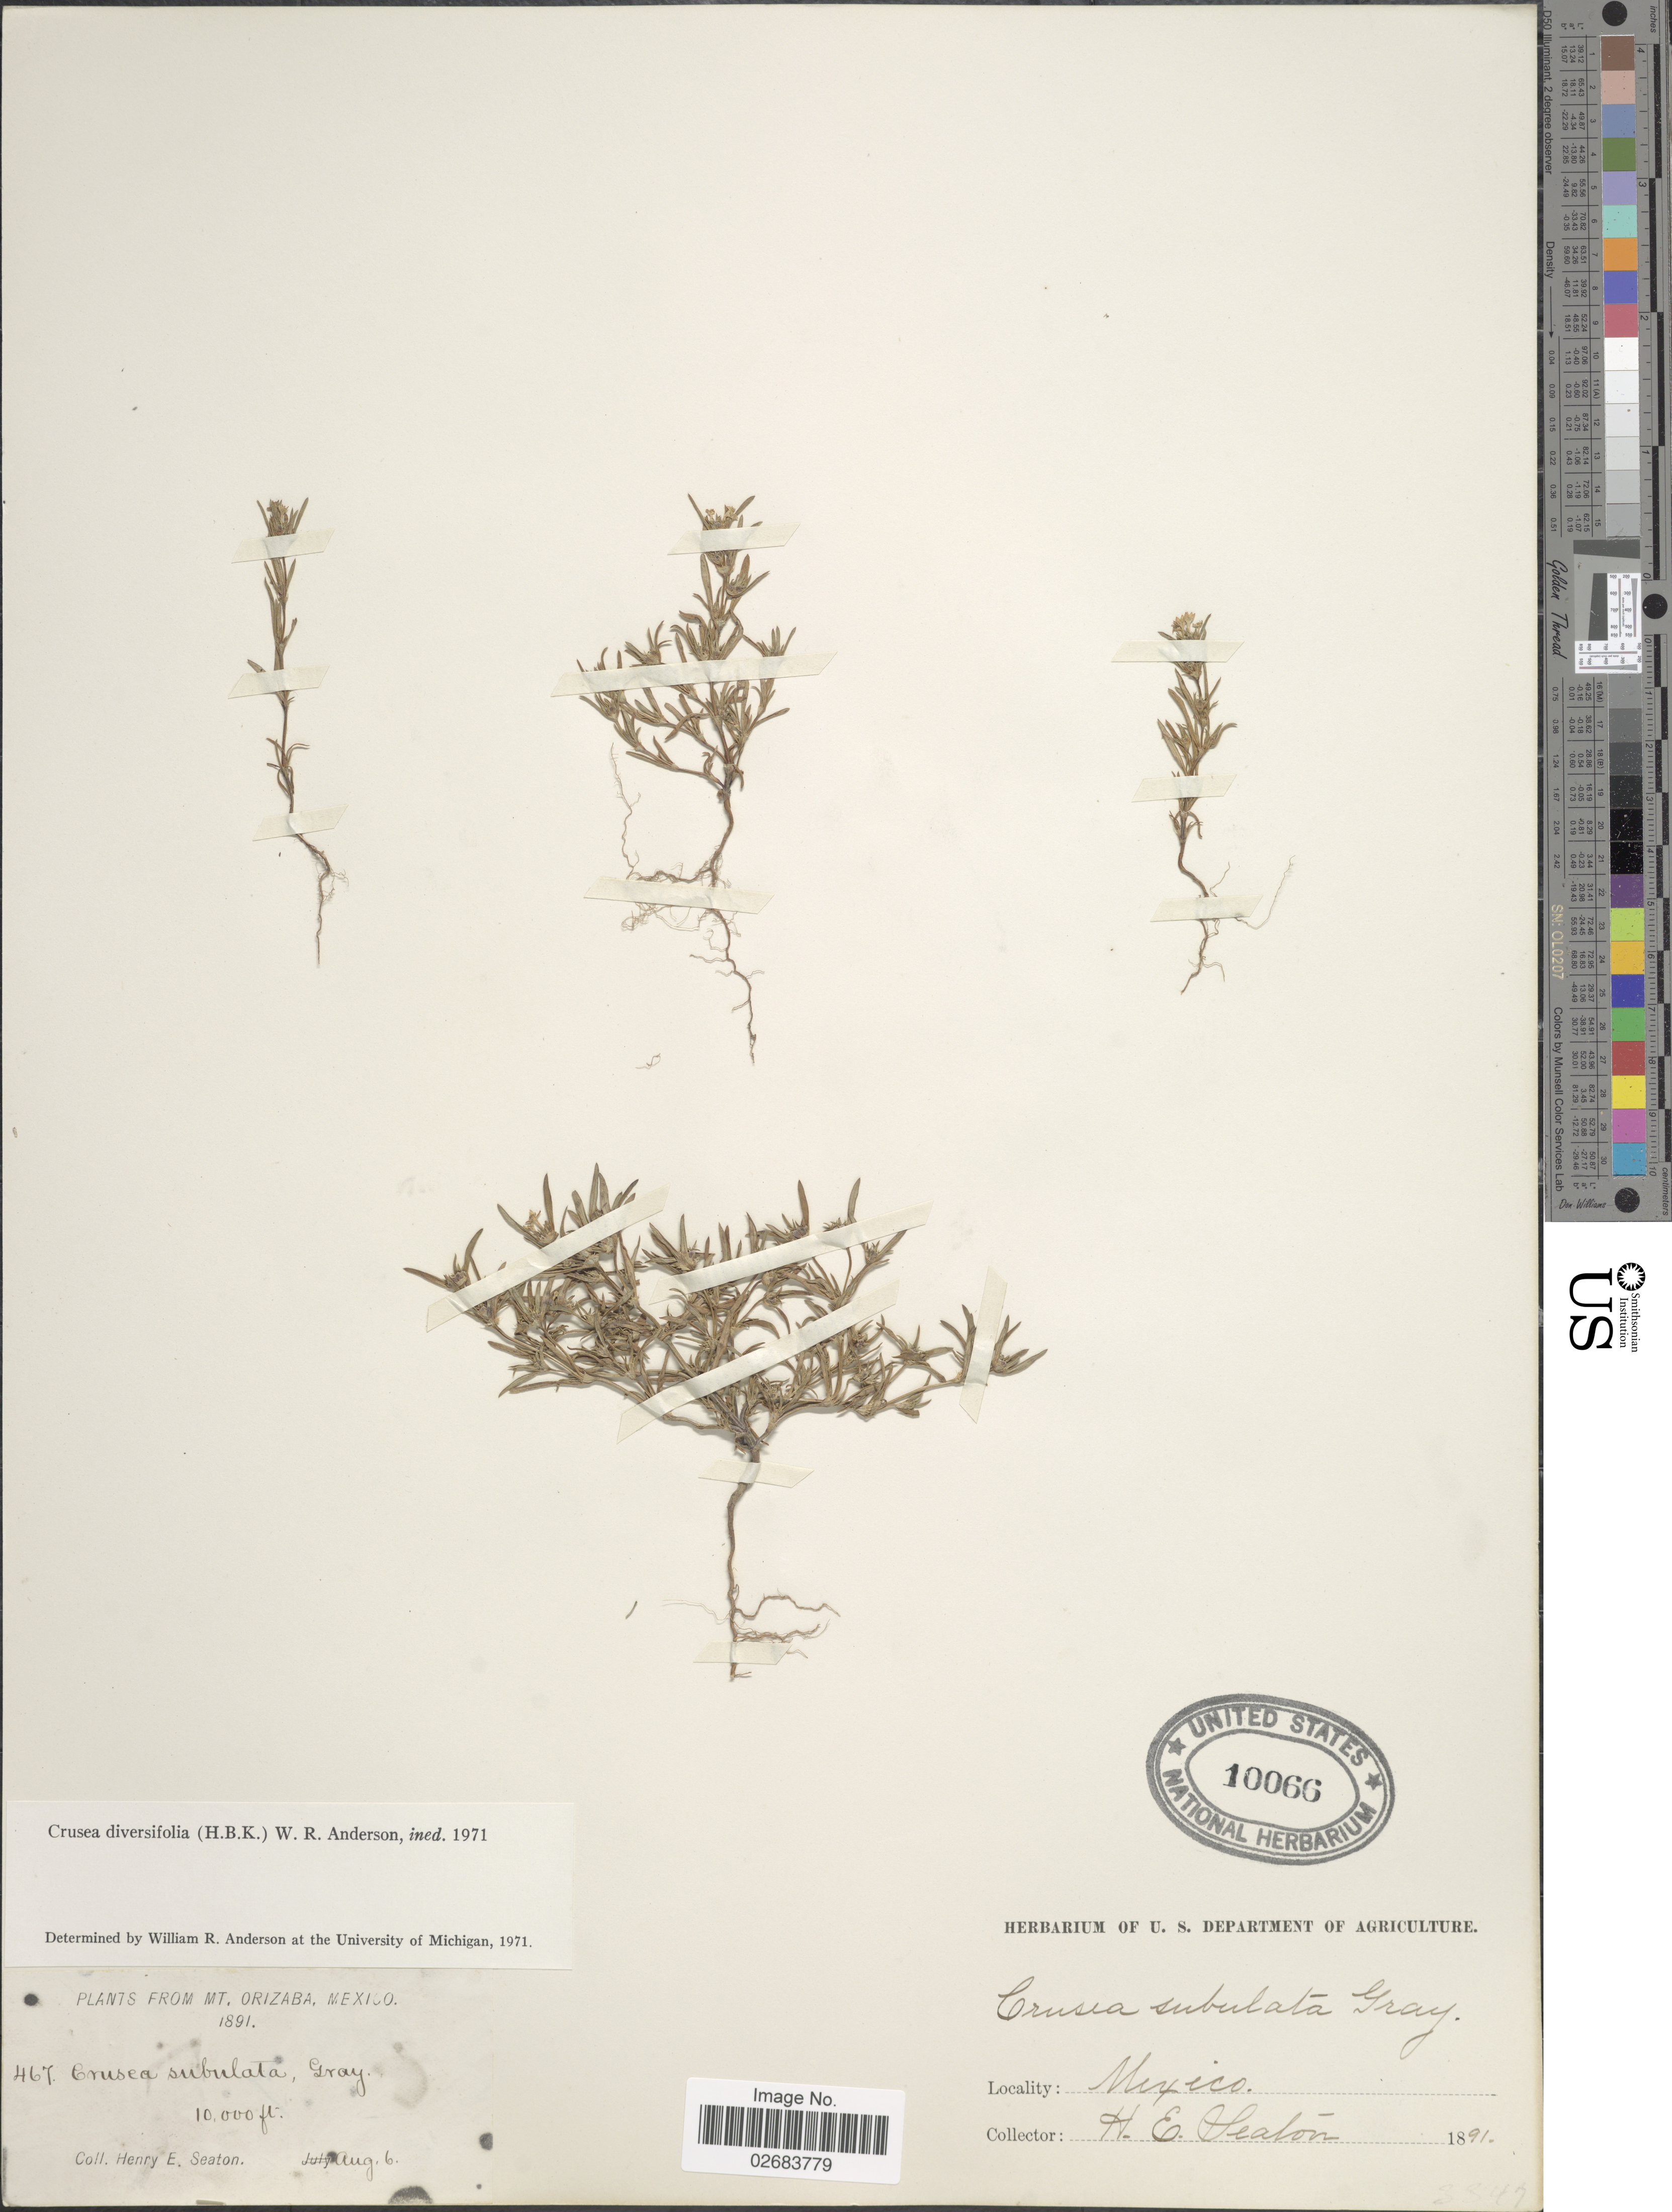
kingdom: Plantae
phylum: Tracheophyta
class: Magnoliopsida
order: Gentianales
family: Rubiaceae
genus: Crusea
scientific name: Crusea diversifolia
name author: (Kunth) W.R. Anderson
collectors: H. E. Seaton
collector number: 467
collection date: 1891-08-06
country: Mexico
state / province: Veracruz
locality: Mt. Orizaba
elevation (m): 3048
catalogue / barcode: US 10066